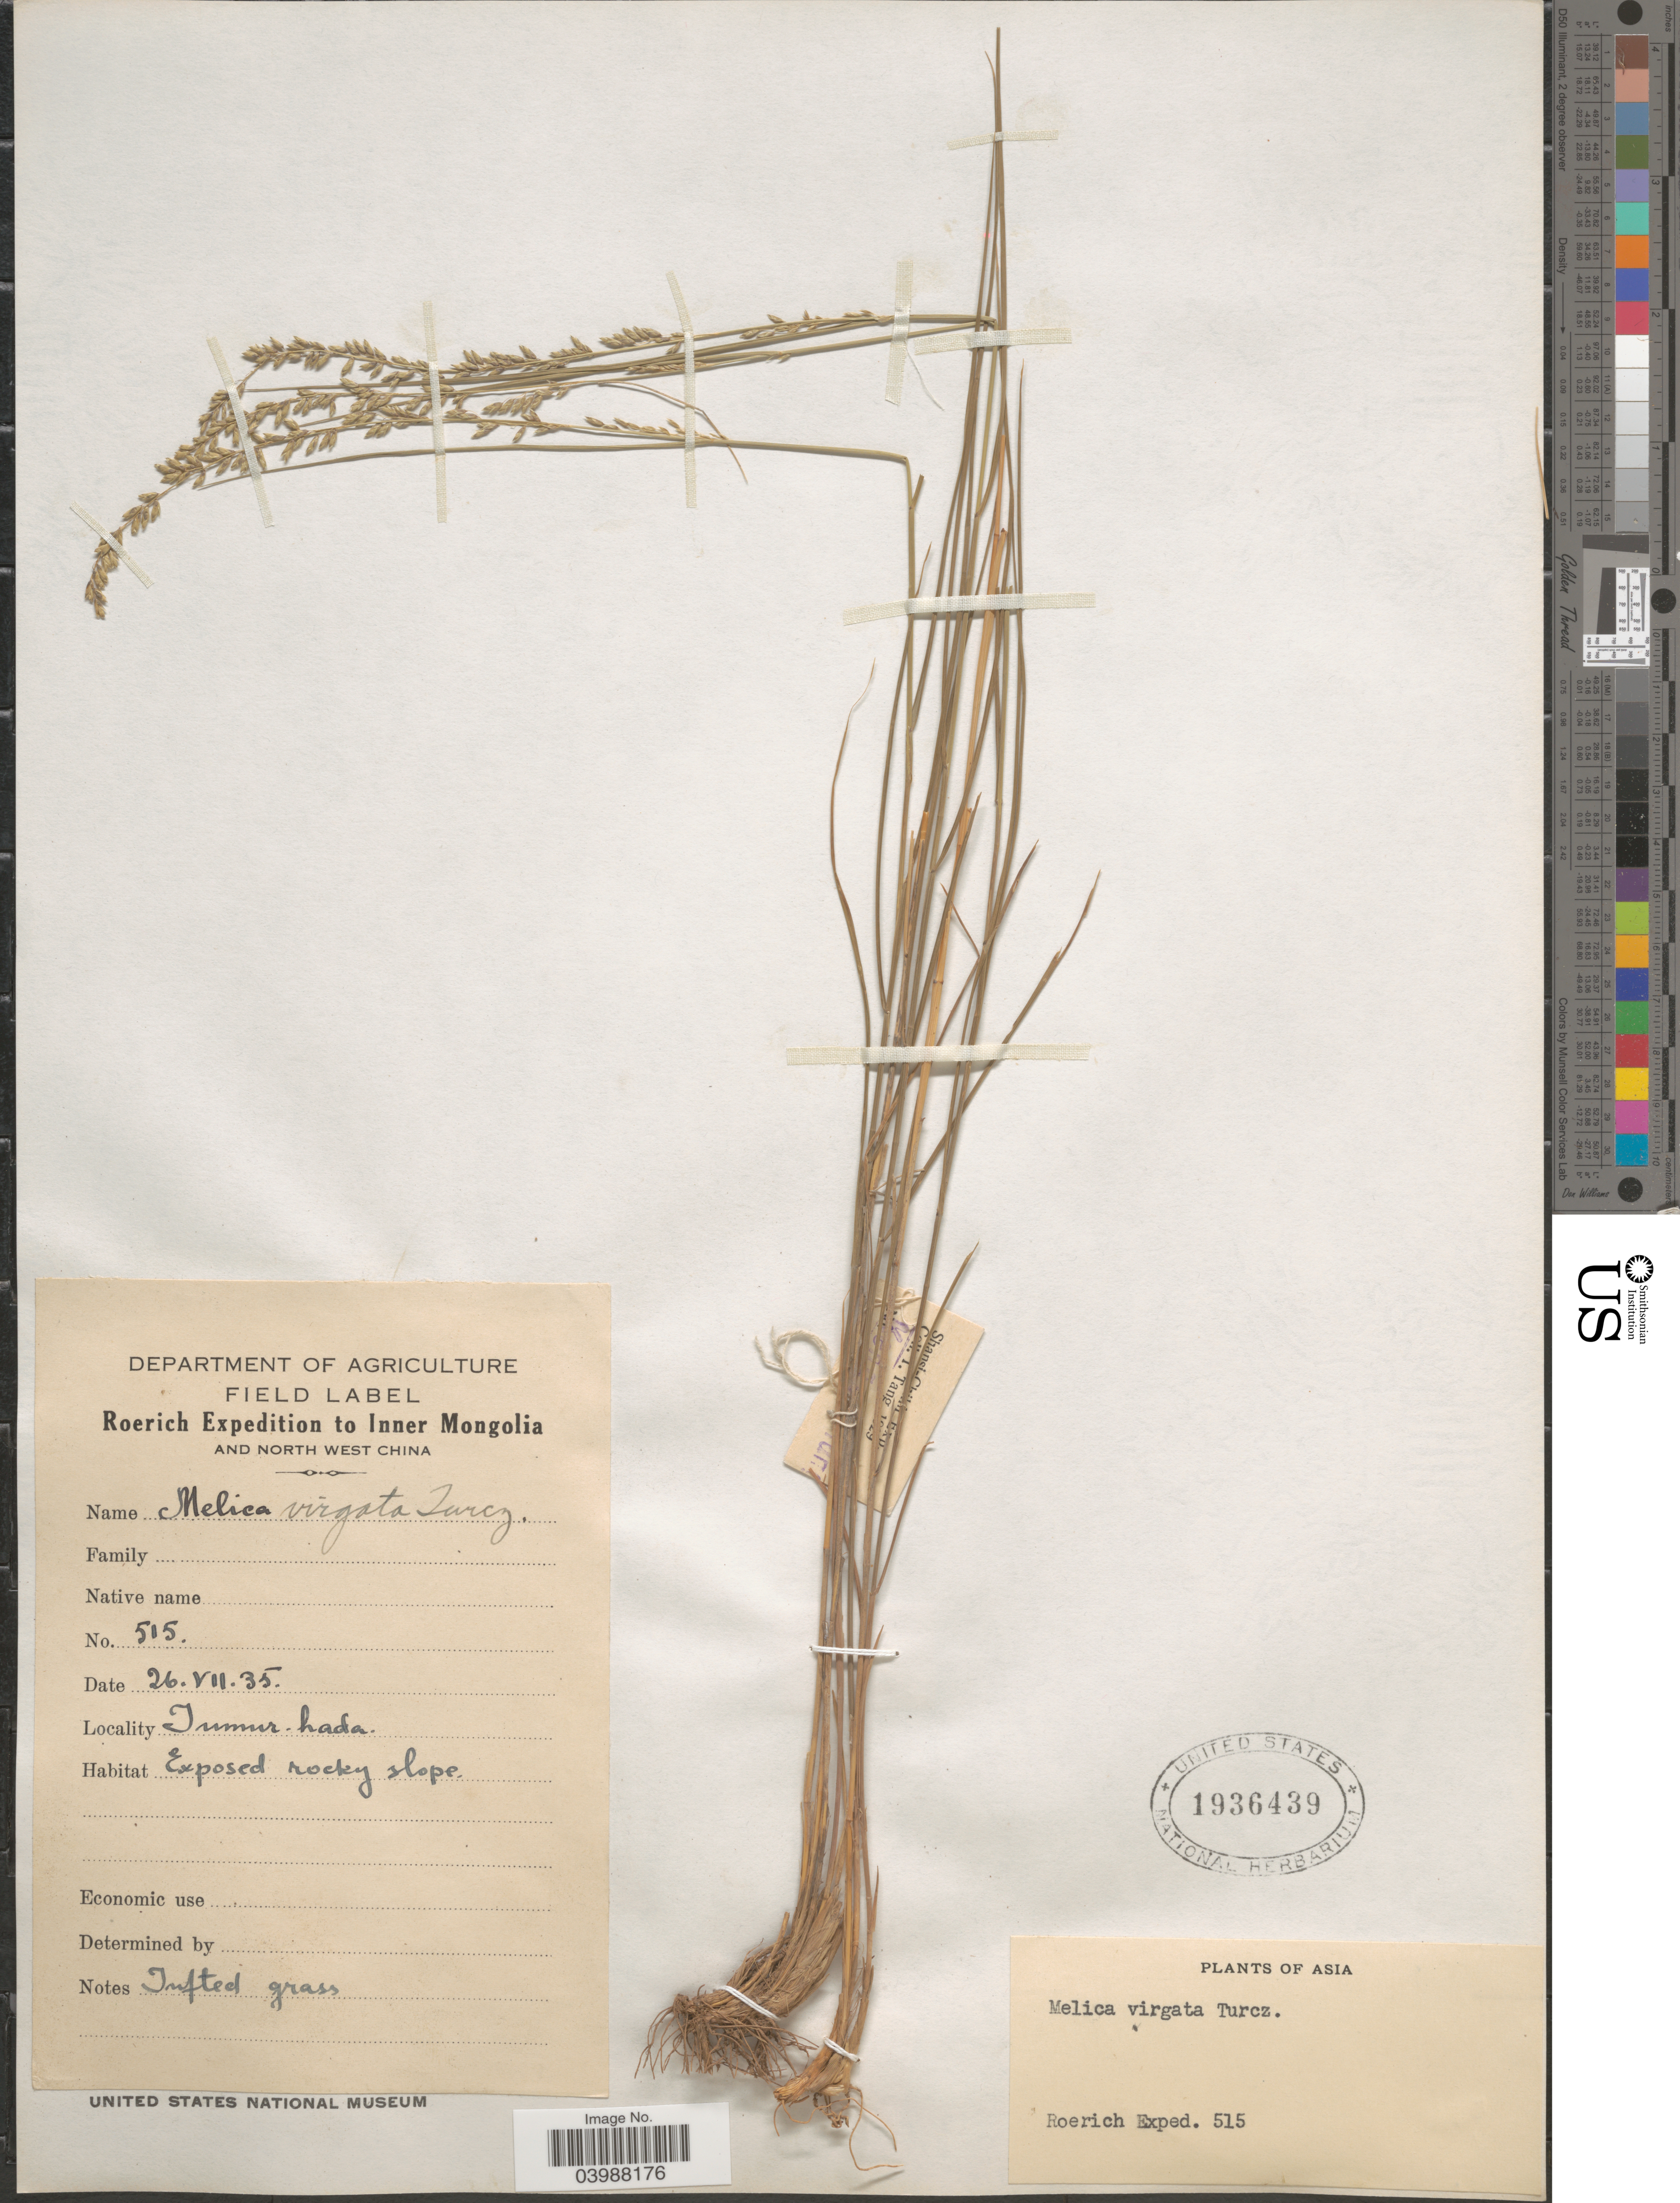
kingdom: Plantae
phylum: Tracheophyta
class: Liliopsida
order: Poales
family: Poaceae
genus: Melica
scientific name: Melica virgata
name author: Turcz. ex Trin.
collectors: Roerich Expedition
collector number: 515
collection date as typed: Transcribed d/m/y: 26/7/35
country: China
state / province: Nei Monggol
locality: Inner Mongolia and North West China. Jumur-hada.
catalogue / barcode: US 1936439